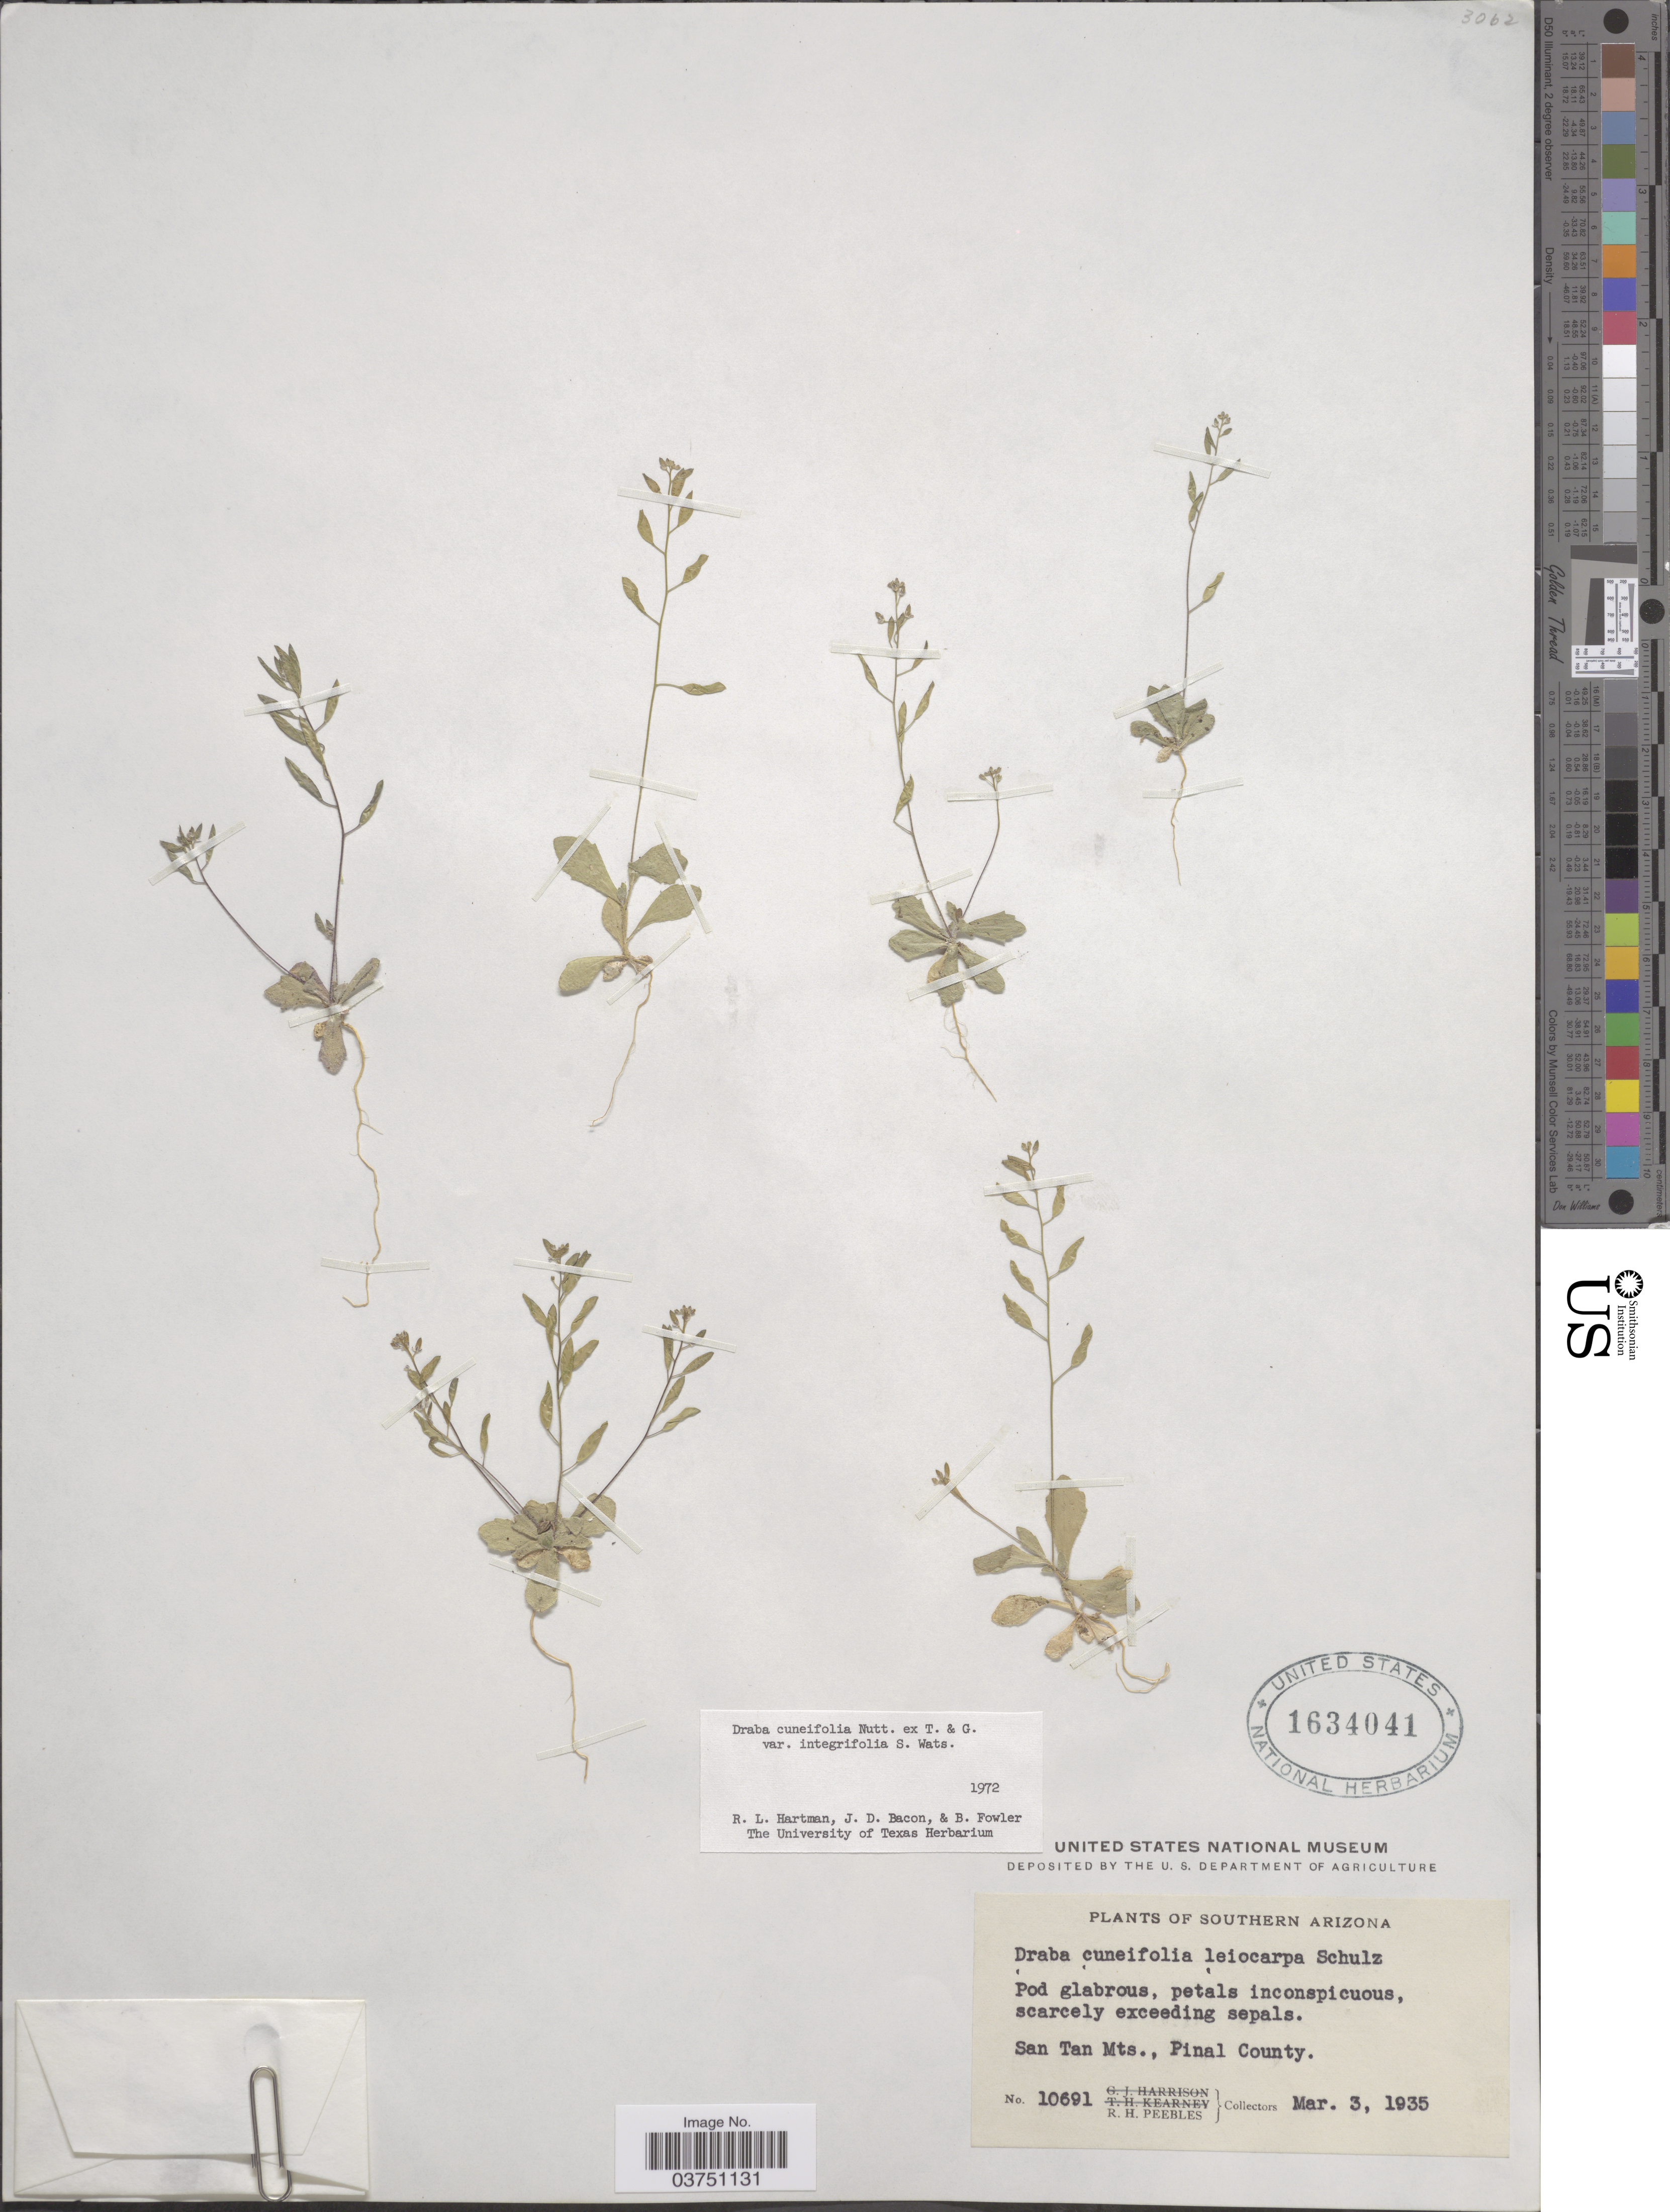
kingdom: Plantae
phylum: Tracheophyta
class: Magnoliopsida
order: Brassicales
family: Brassicaceae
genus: Draba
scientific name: Draba cuneifolia var. integrifolia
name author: S. Watson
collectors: R. H. Peebles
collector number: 10691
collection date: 1935-03-03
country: United States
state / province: Arizona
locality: Southern Arizona. San Tan Mts., Pinal County.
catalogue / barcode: US 1634041